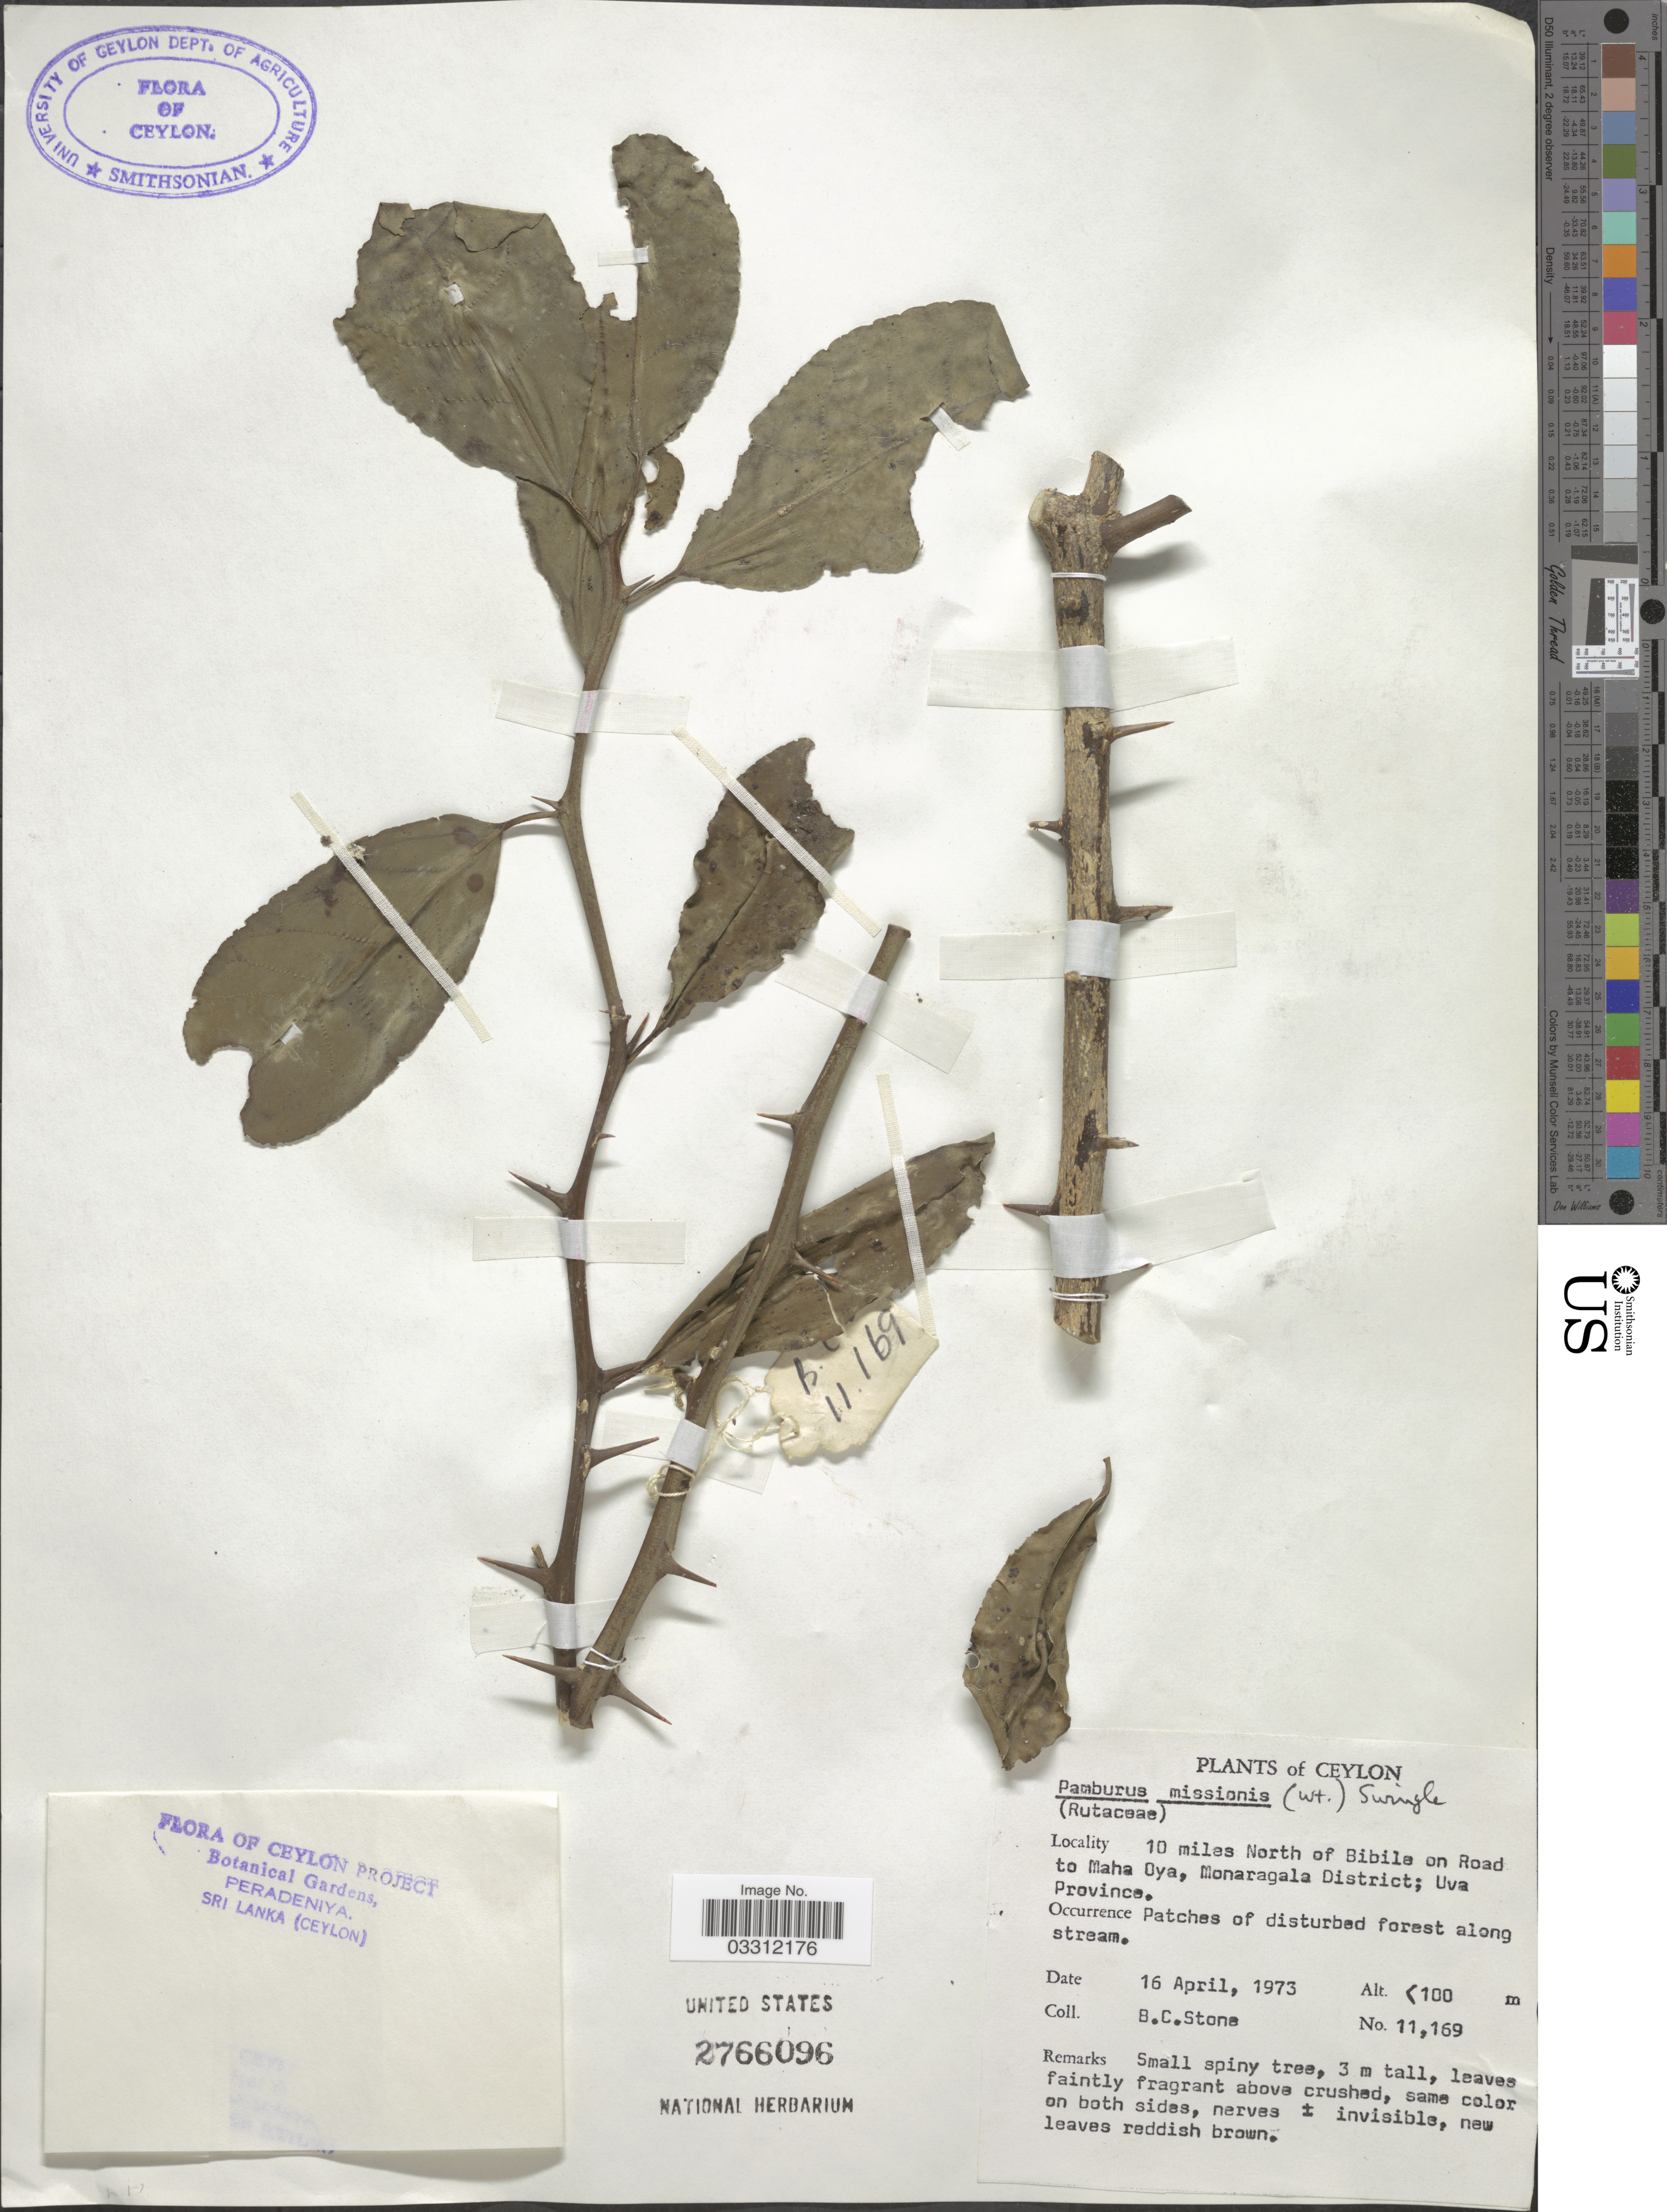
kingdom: Plantae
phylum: Tracheophyta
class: Magnoliopsida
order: Sapindales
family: Rutaceae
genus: Pamburus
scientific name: Pamburus missionis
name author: (Wight) Swingle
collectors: B. C. Stone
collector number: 11169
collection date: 1973-04-16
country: Sri Lanka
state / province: Uva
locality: Ceylon, 10 miles North of Bibile on Road to Maha Oya, Monaragala District.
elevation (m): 100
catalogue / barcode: US 2766096